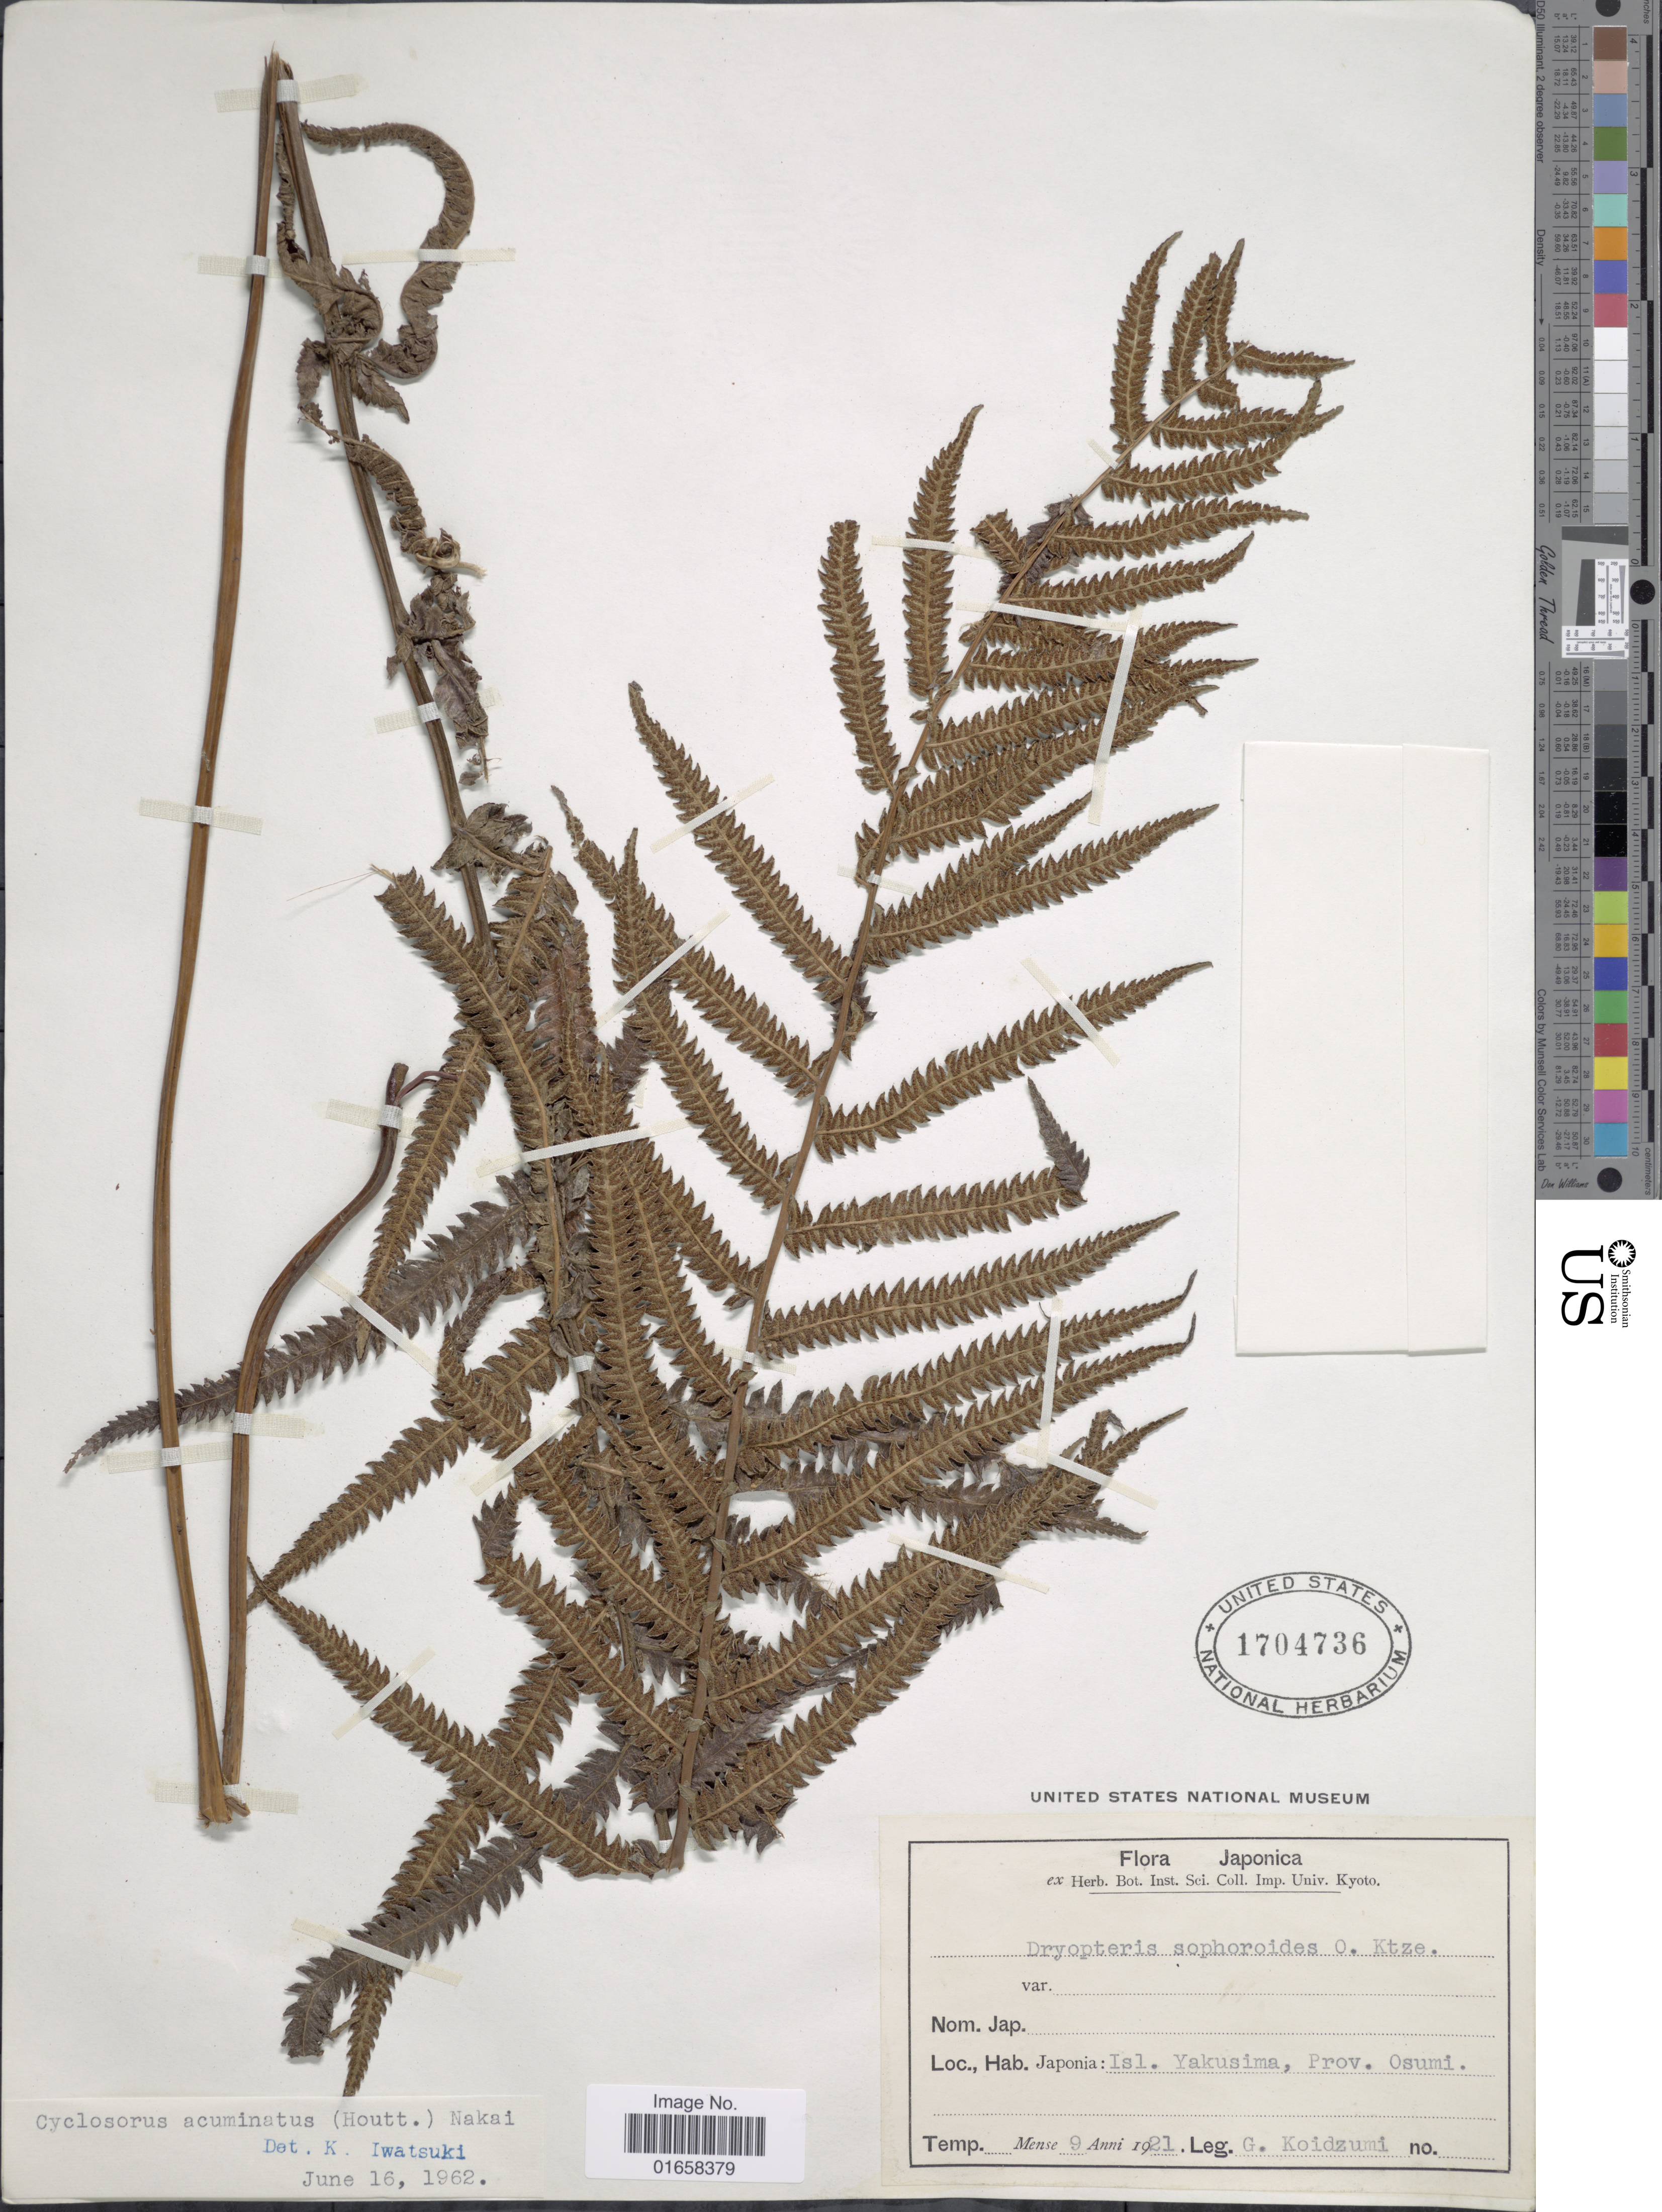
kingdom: Plantae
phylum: Tracheophyta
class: Polypodiopsida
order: Polypodiales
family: Thelypteridaceae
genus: Christella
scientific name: Christella acuminata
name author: (Houtt.) H. Lév.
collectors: G. Koidzumi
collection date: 1921-09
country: Japan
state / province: Kagosima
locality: Isl. Yakusima, Prov. Osumi.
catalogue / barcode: US 1704736